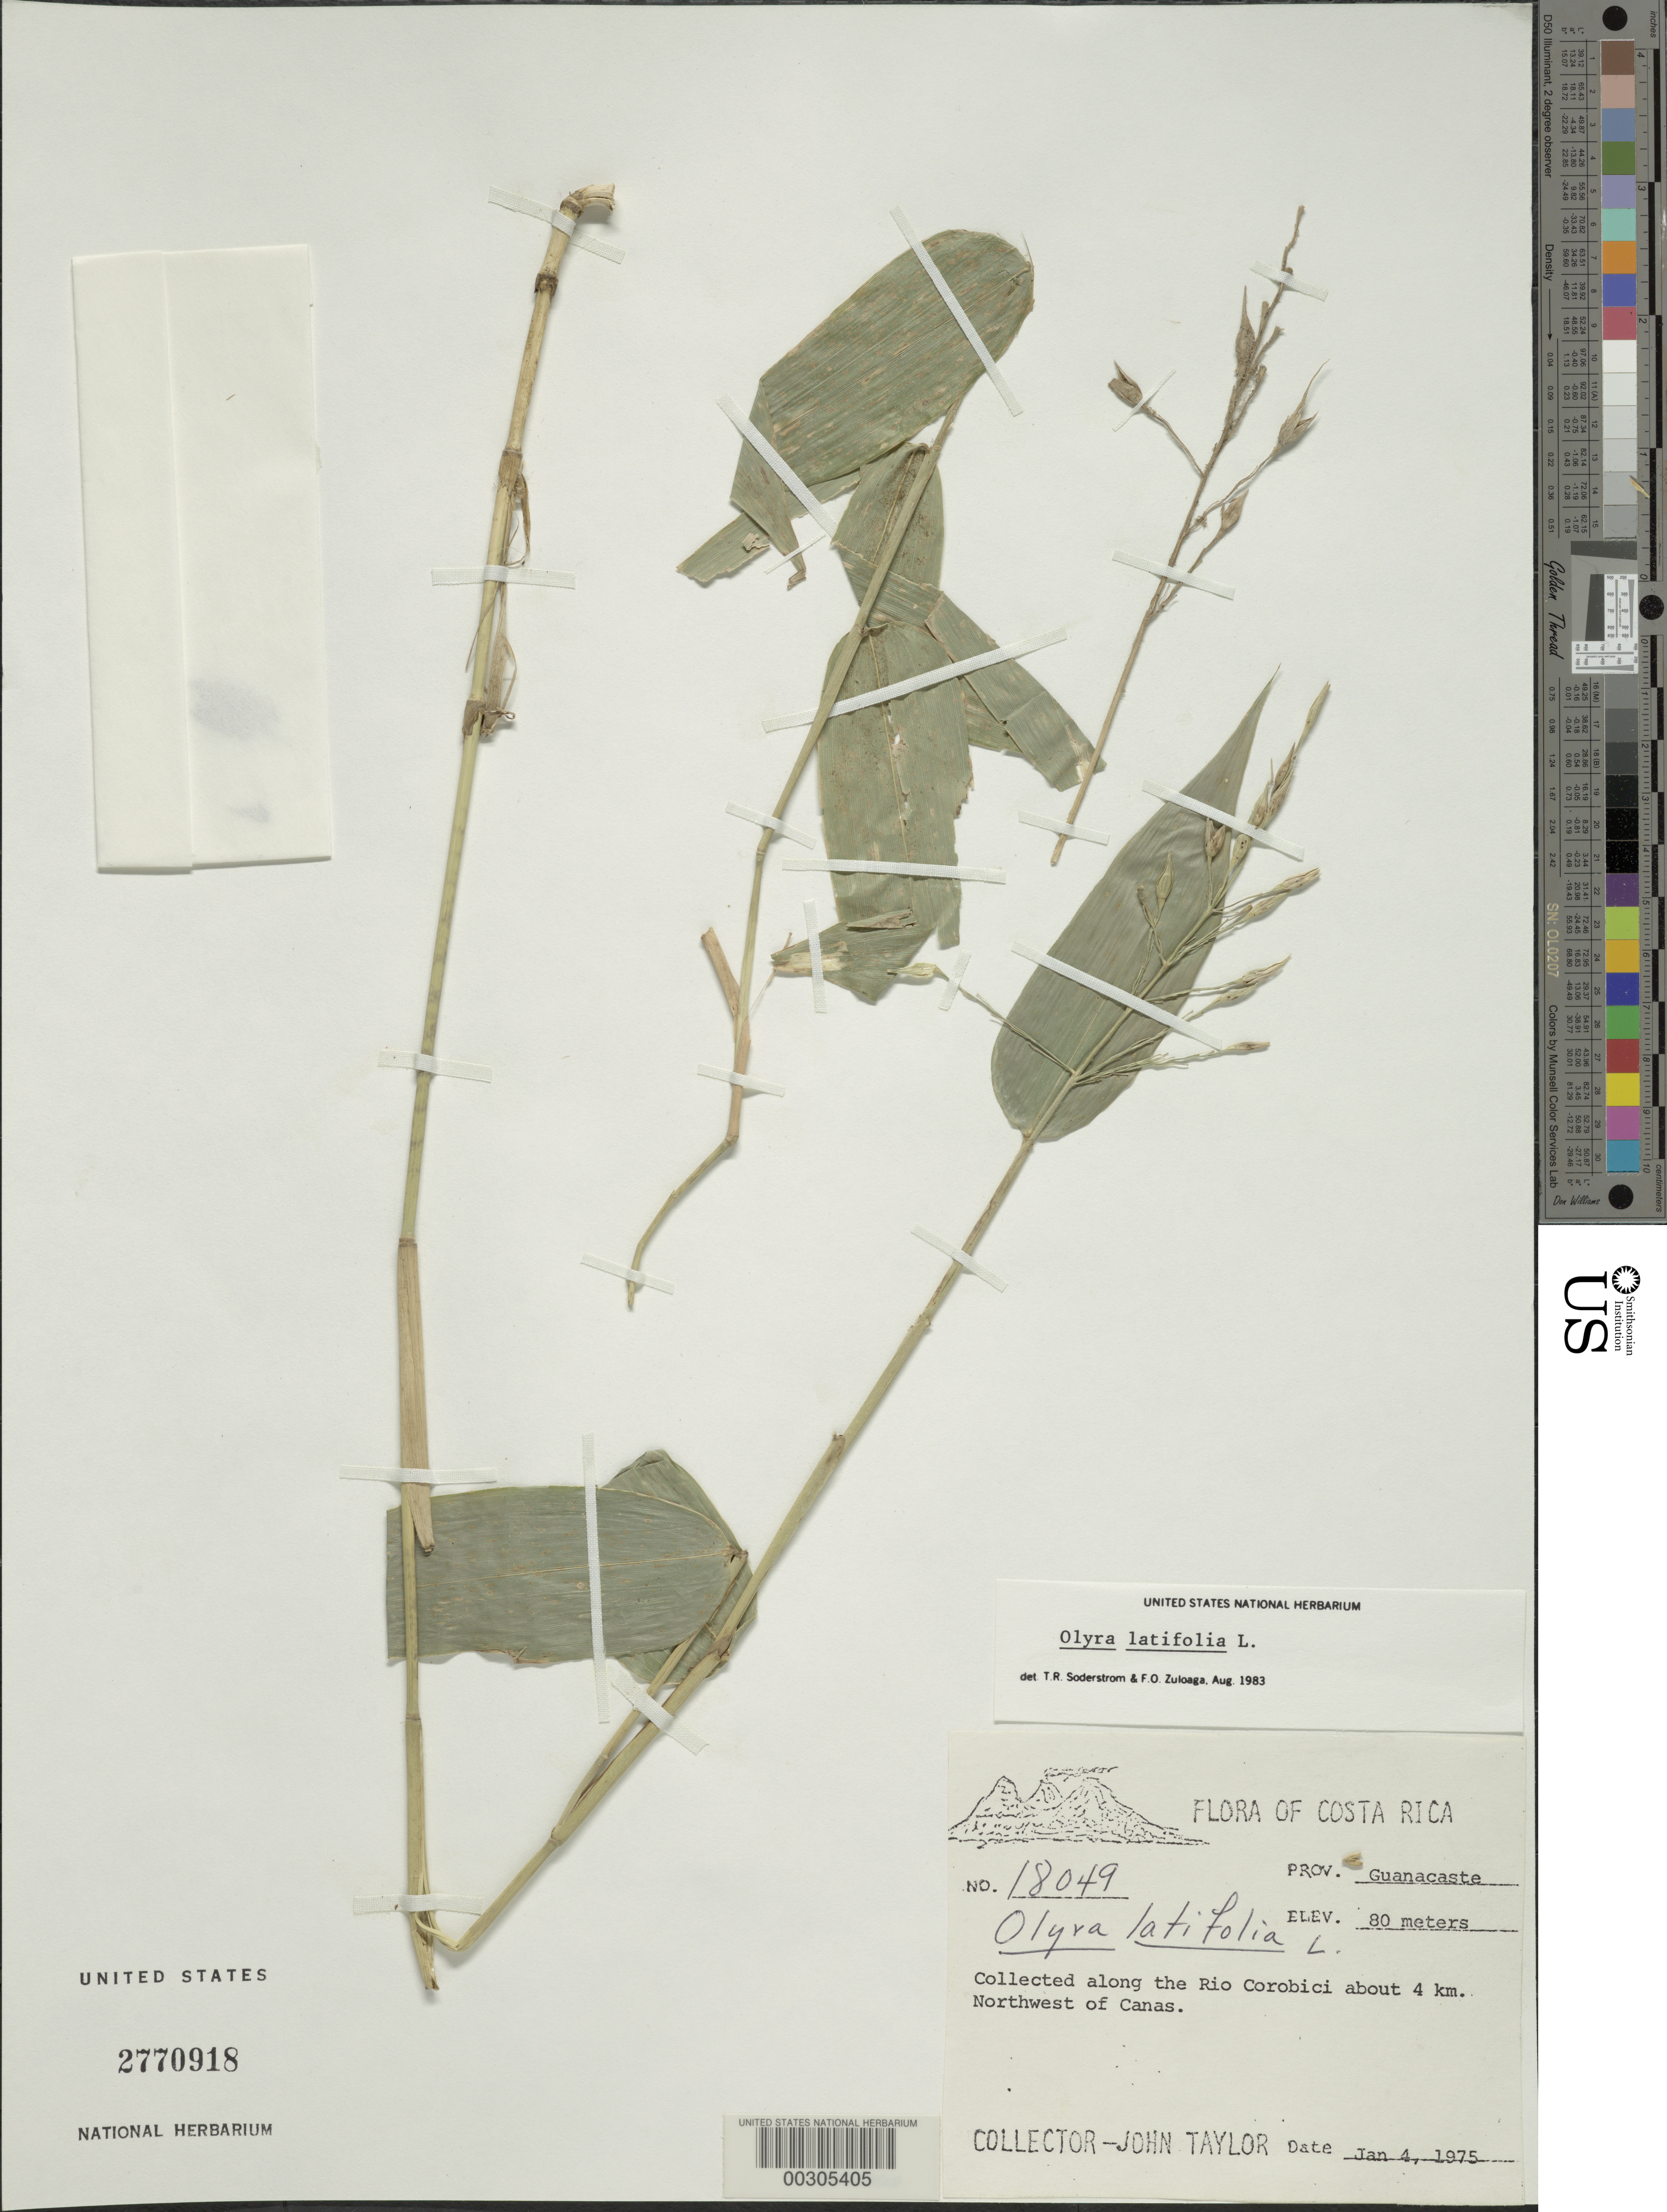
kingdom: Plantae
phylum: Tracheophyta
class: Liliopsida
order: Poales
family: Poaceae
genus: Olyra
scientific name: Olyra latifolia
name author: L.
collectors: J. Taylor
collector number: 18049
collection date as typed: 04 Jan 1975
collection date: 1975-01-04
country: Costa Rica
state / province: Guanacaste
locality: Rio Corobici, Canas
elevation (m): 80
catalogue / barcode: US 2770918